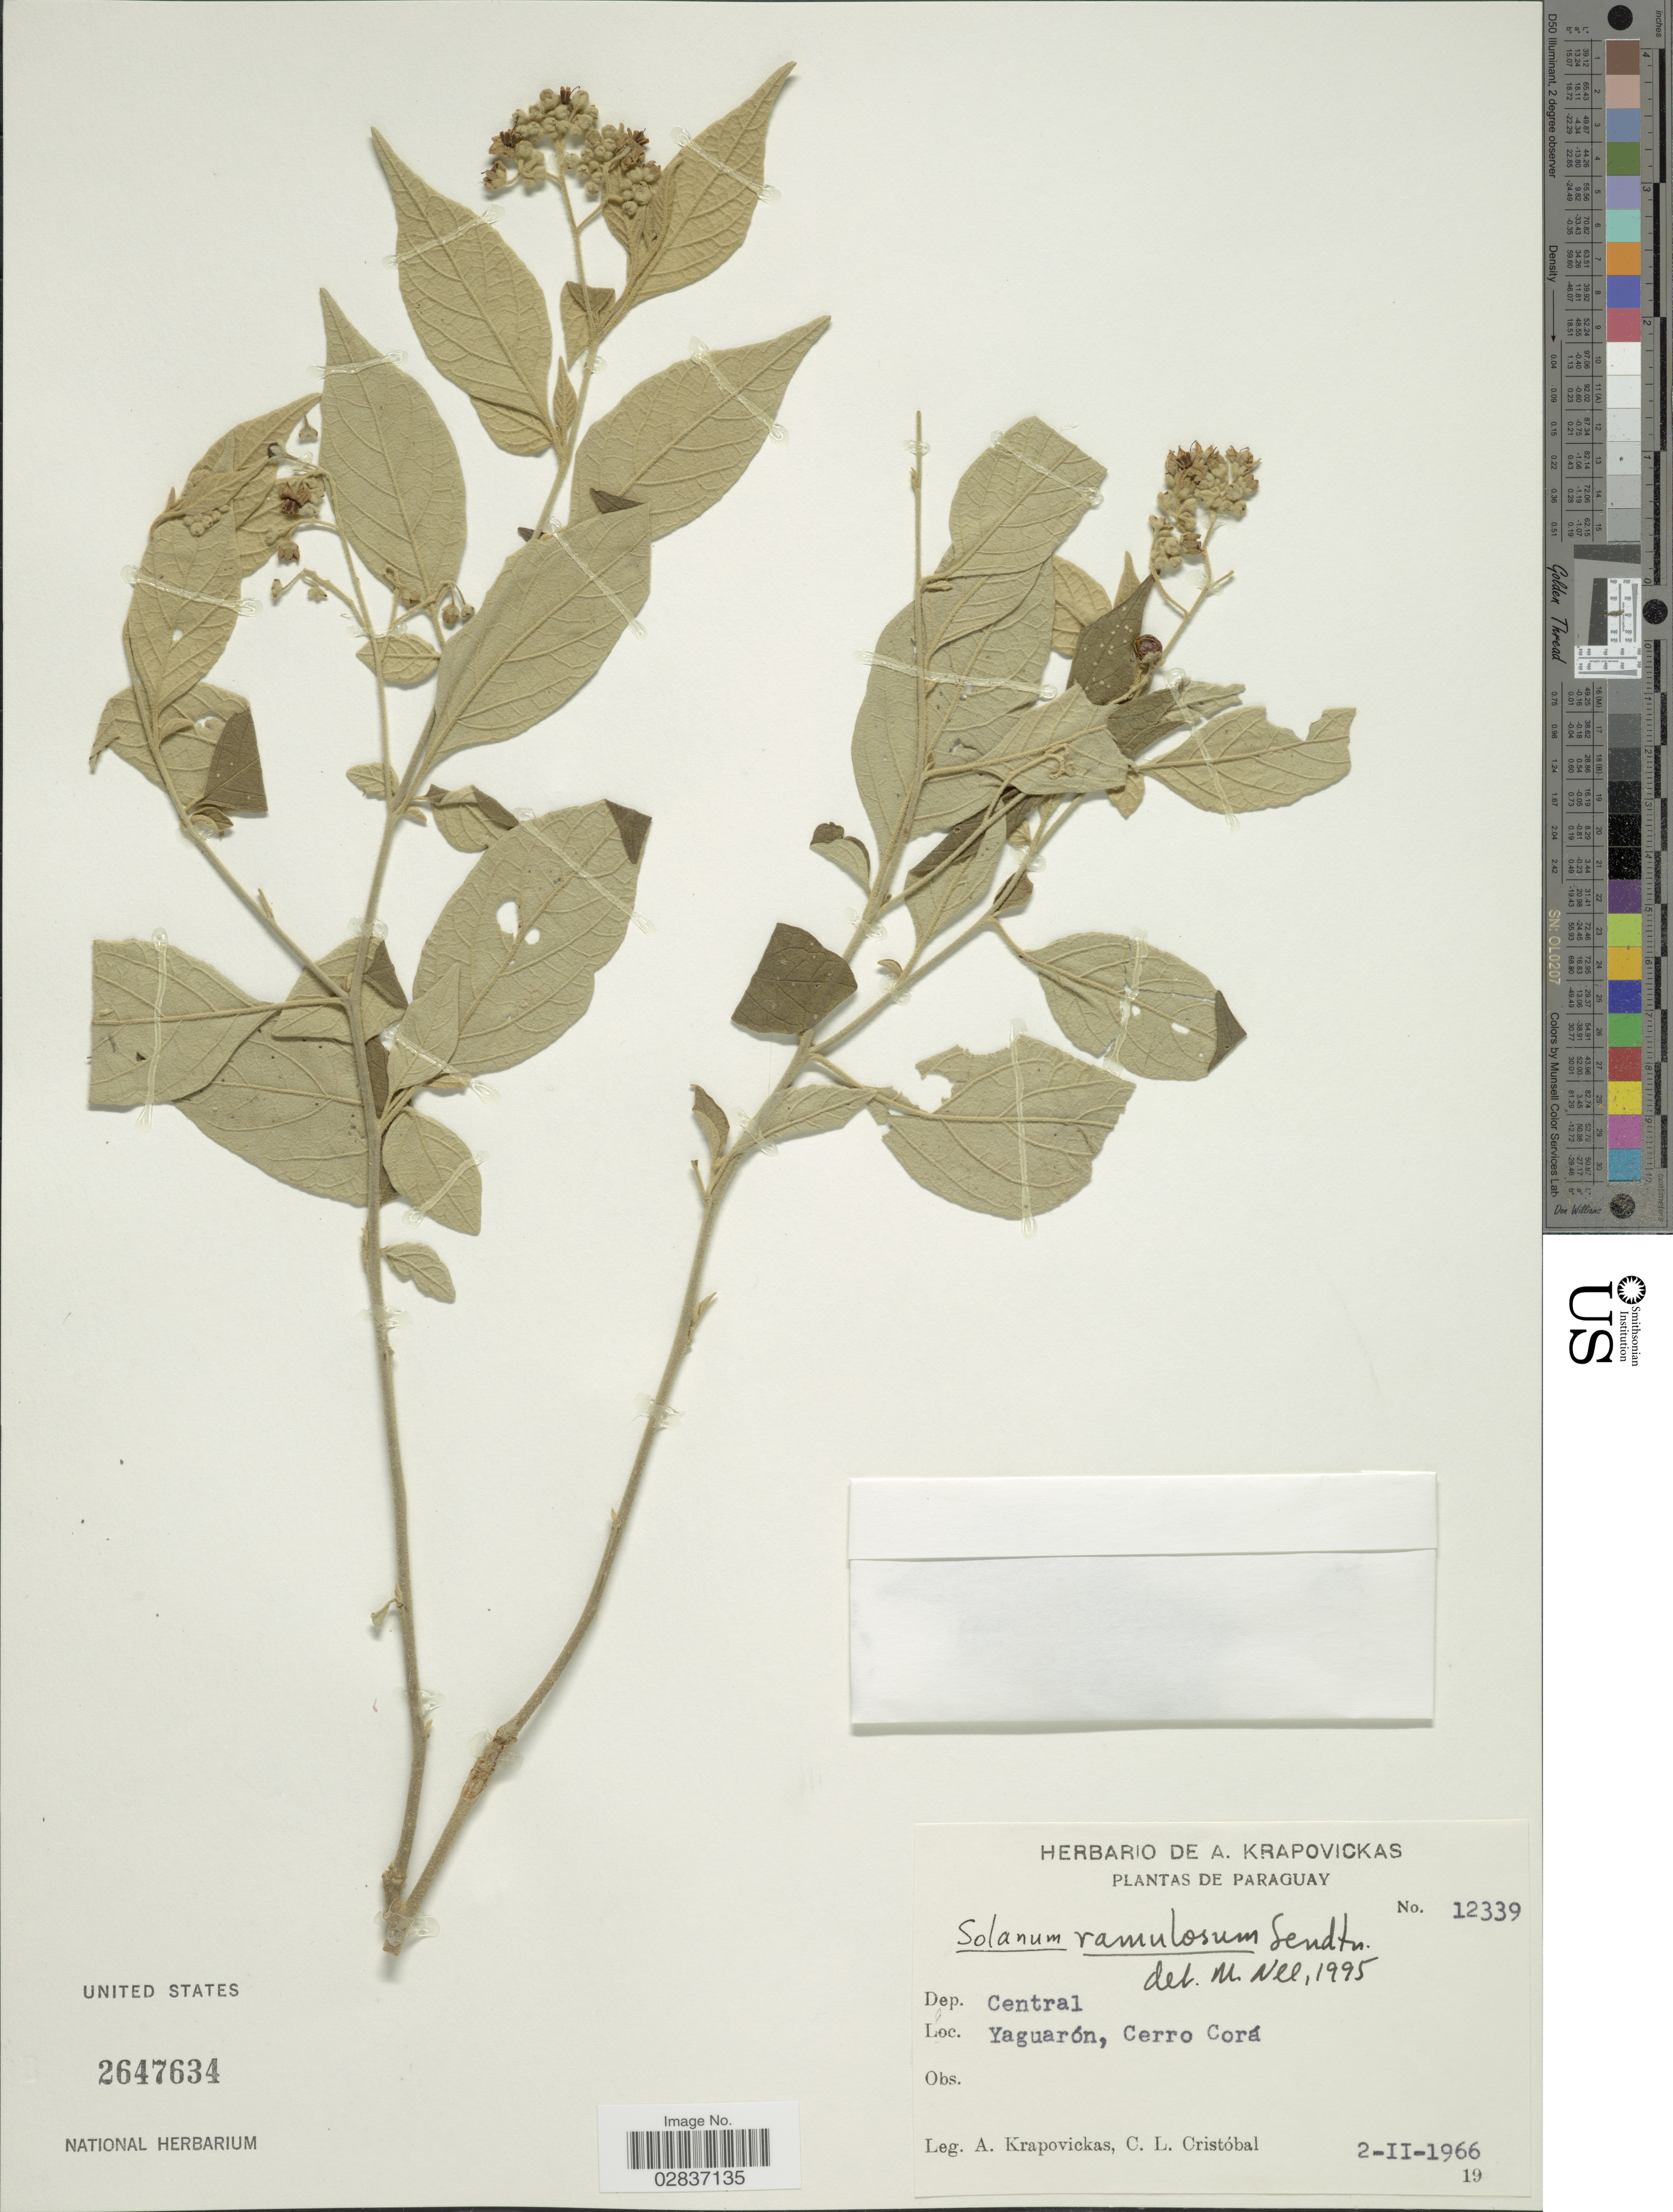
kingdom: Plantae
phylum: Tracheophyta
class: Magnoliopsida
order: Solanales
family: Solanaceae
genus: Solanum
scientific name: Solanum ramulosum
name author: Sendtn.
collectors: A. Krapovickas & C. L. Cristóbal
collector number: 12339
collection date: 1966-02-02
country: Paraguay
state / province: Central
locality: Dep. Central, Yaguarón, Cerro Corá.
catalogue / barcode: US 2647634